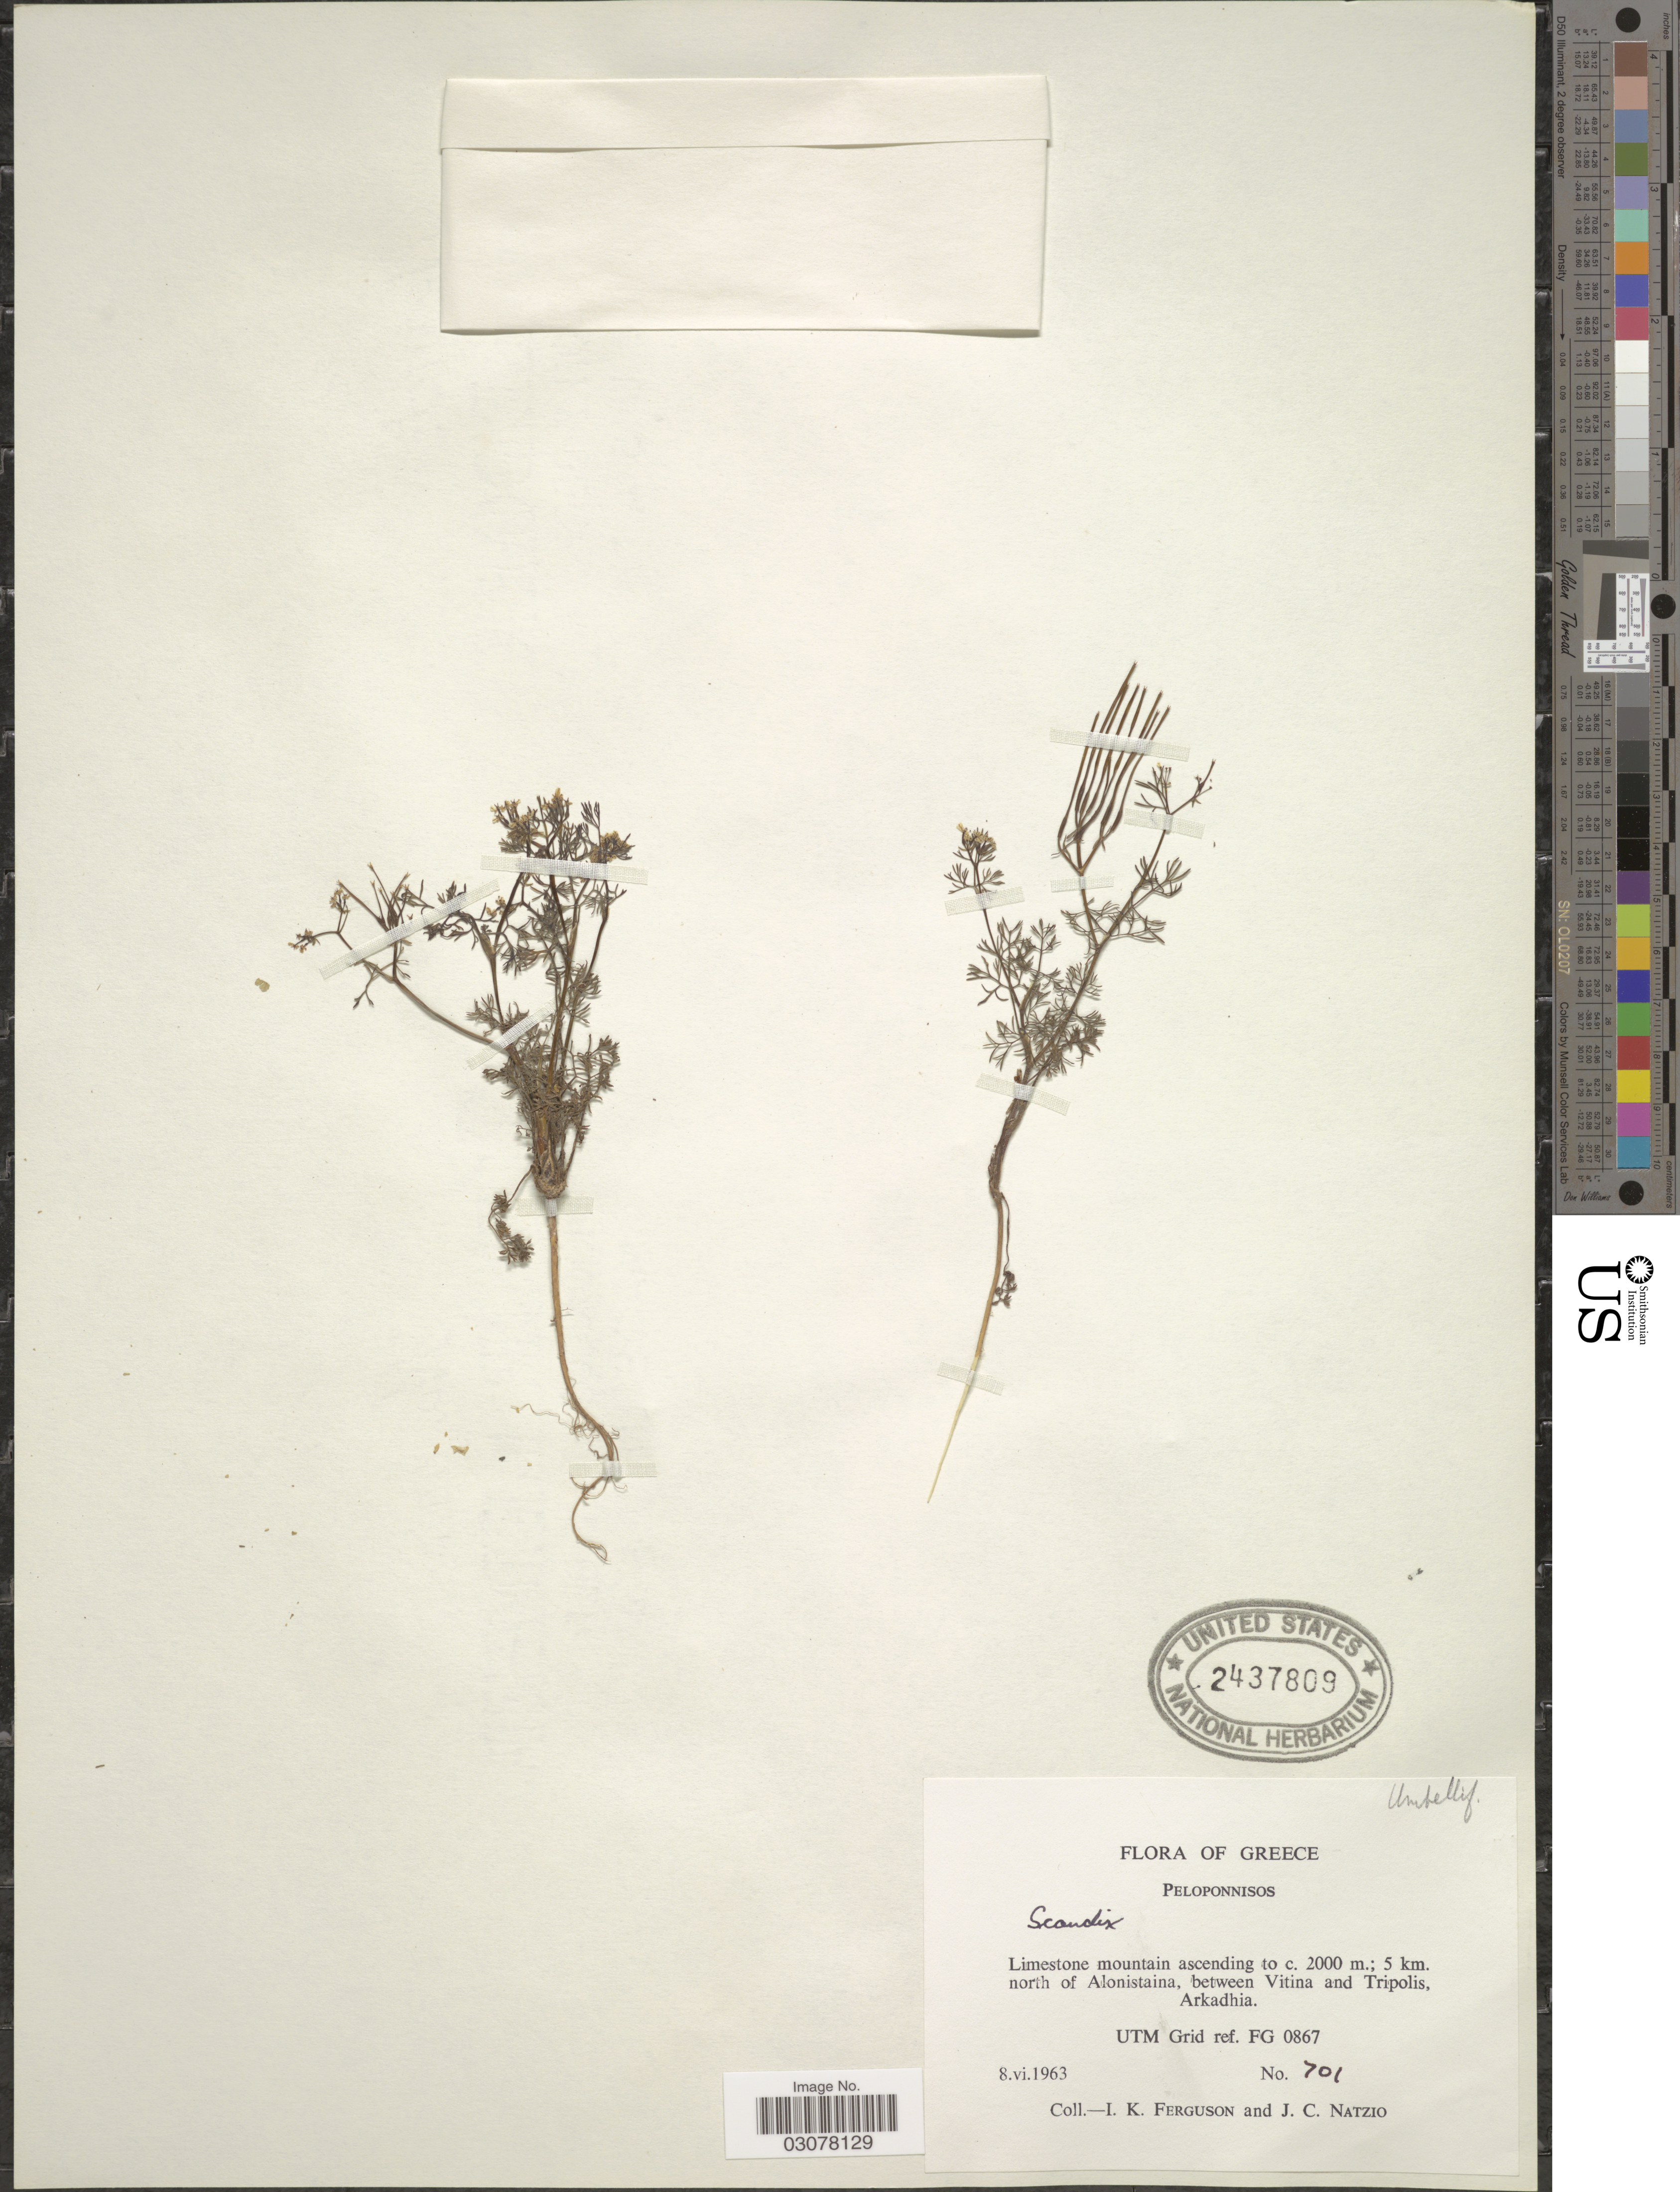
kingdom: Plantae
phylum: Tracheophyta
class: Magnoliopsida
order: Apiales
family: Apiaceae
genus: Scandix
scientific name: Scandix sp.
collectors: I. K. Ferguson & J. Natzio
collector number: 701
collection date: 1963-06-08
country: Greece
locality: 5 km. north of Alonistaina, between Vitina and Tripolis, Arkadhia. UTM Grid ref. FG 0867.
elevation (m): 2000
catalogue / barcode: US 2437809